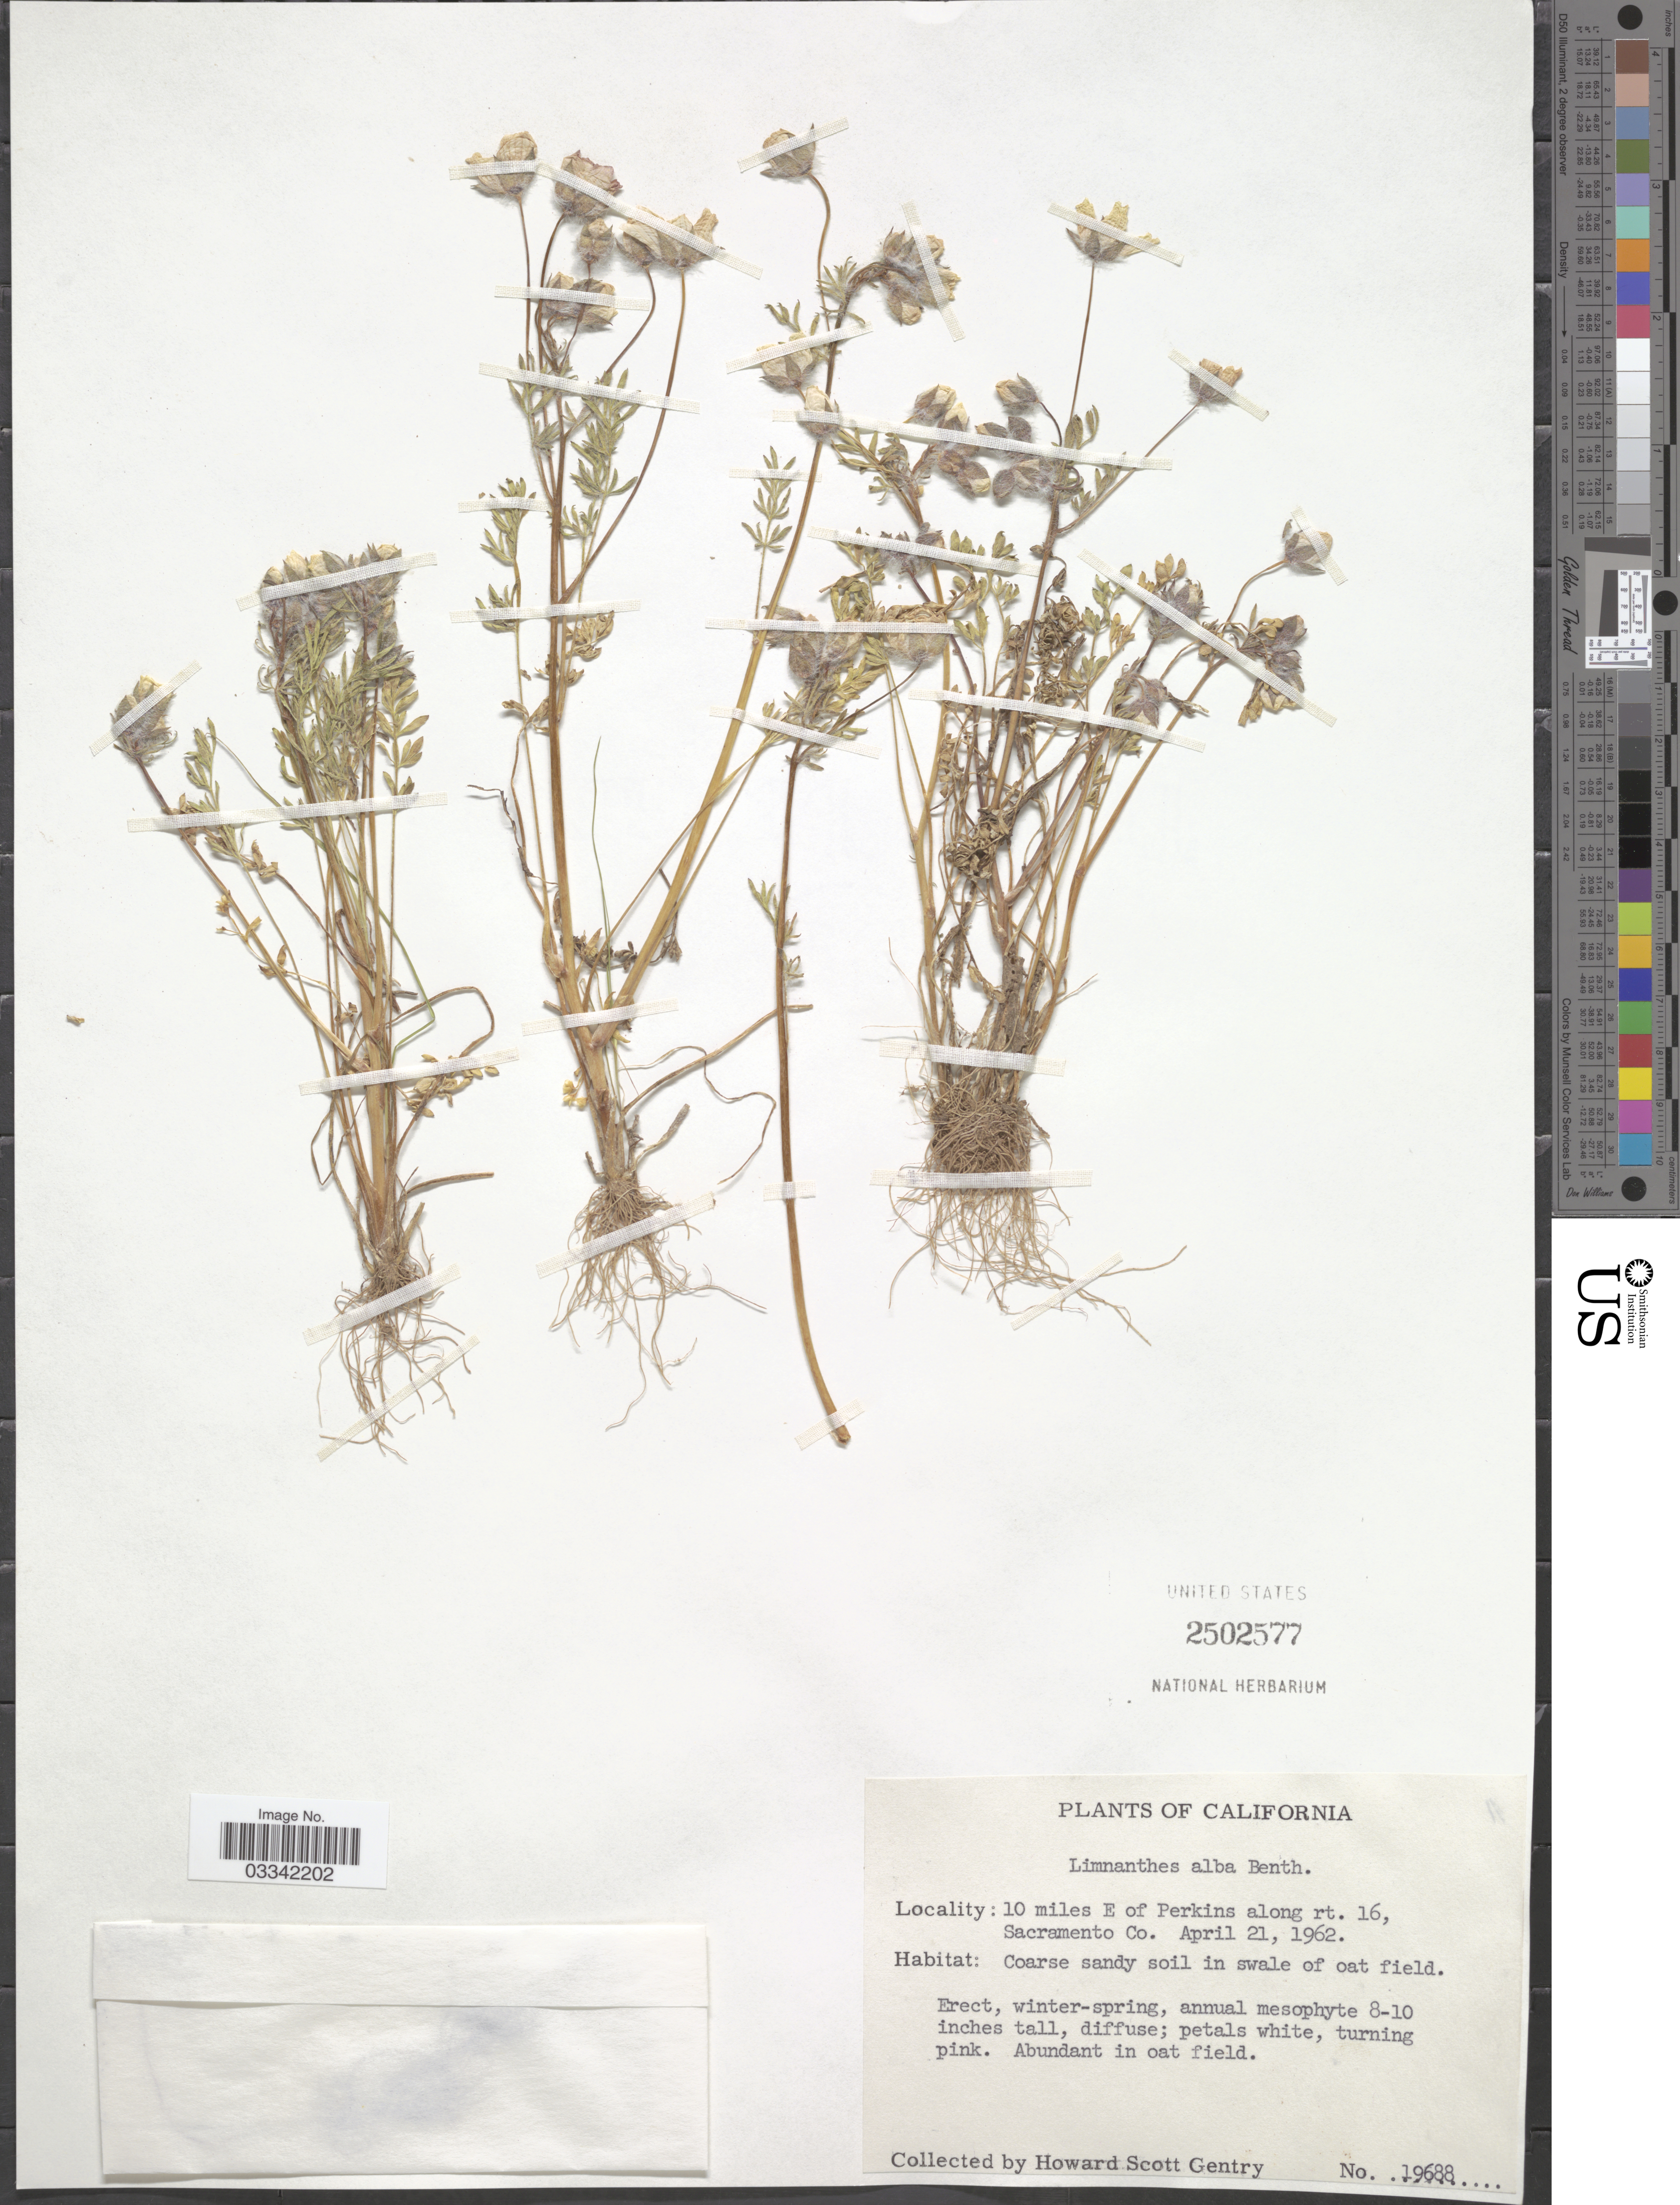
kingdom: Plantae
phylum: Tracheophyta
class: Magnoliopsida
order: Brassicales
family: Limnanthaceae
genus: Limnanthes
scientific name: Limnanthes alba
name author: Hartw. ex Benth.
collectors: H. S. Gentry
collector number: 19688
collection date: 1962-04-21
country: United States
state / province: California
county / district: Sacramento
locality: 10 miles E of Perkins along rt. 16, Sacramento Co.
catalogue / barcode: US 2502577